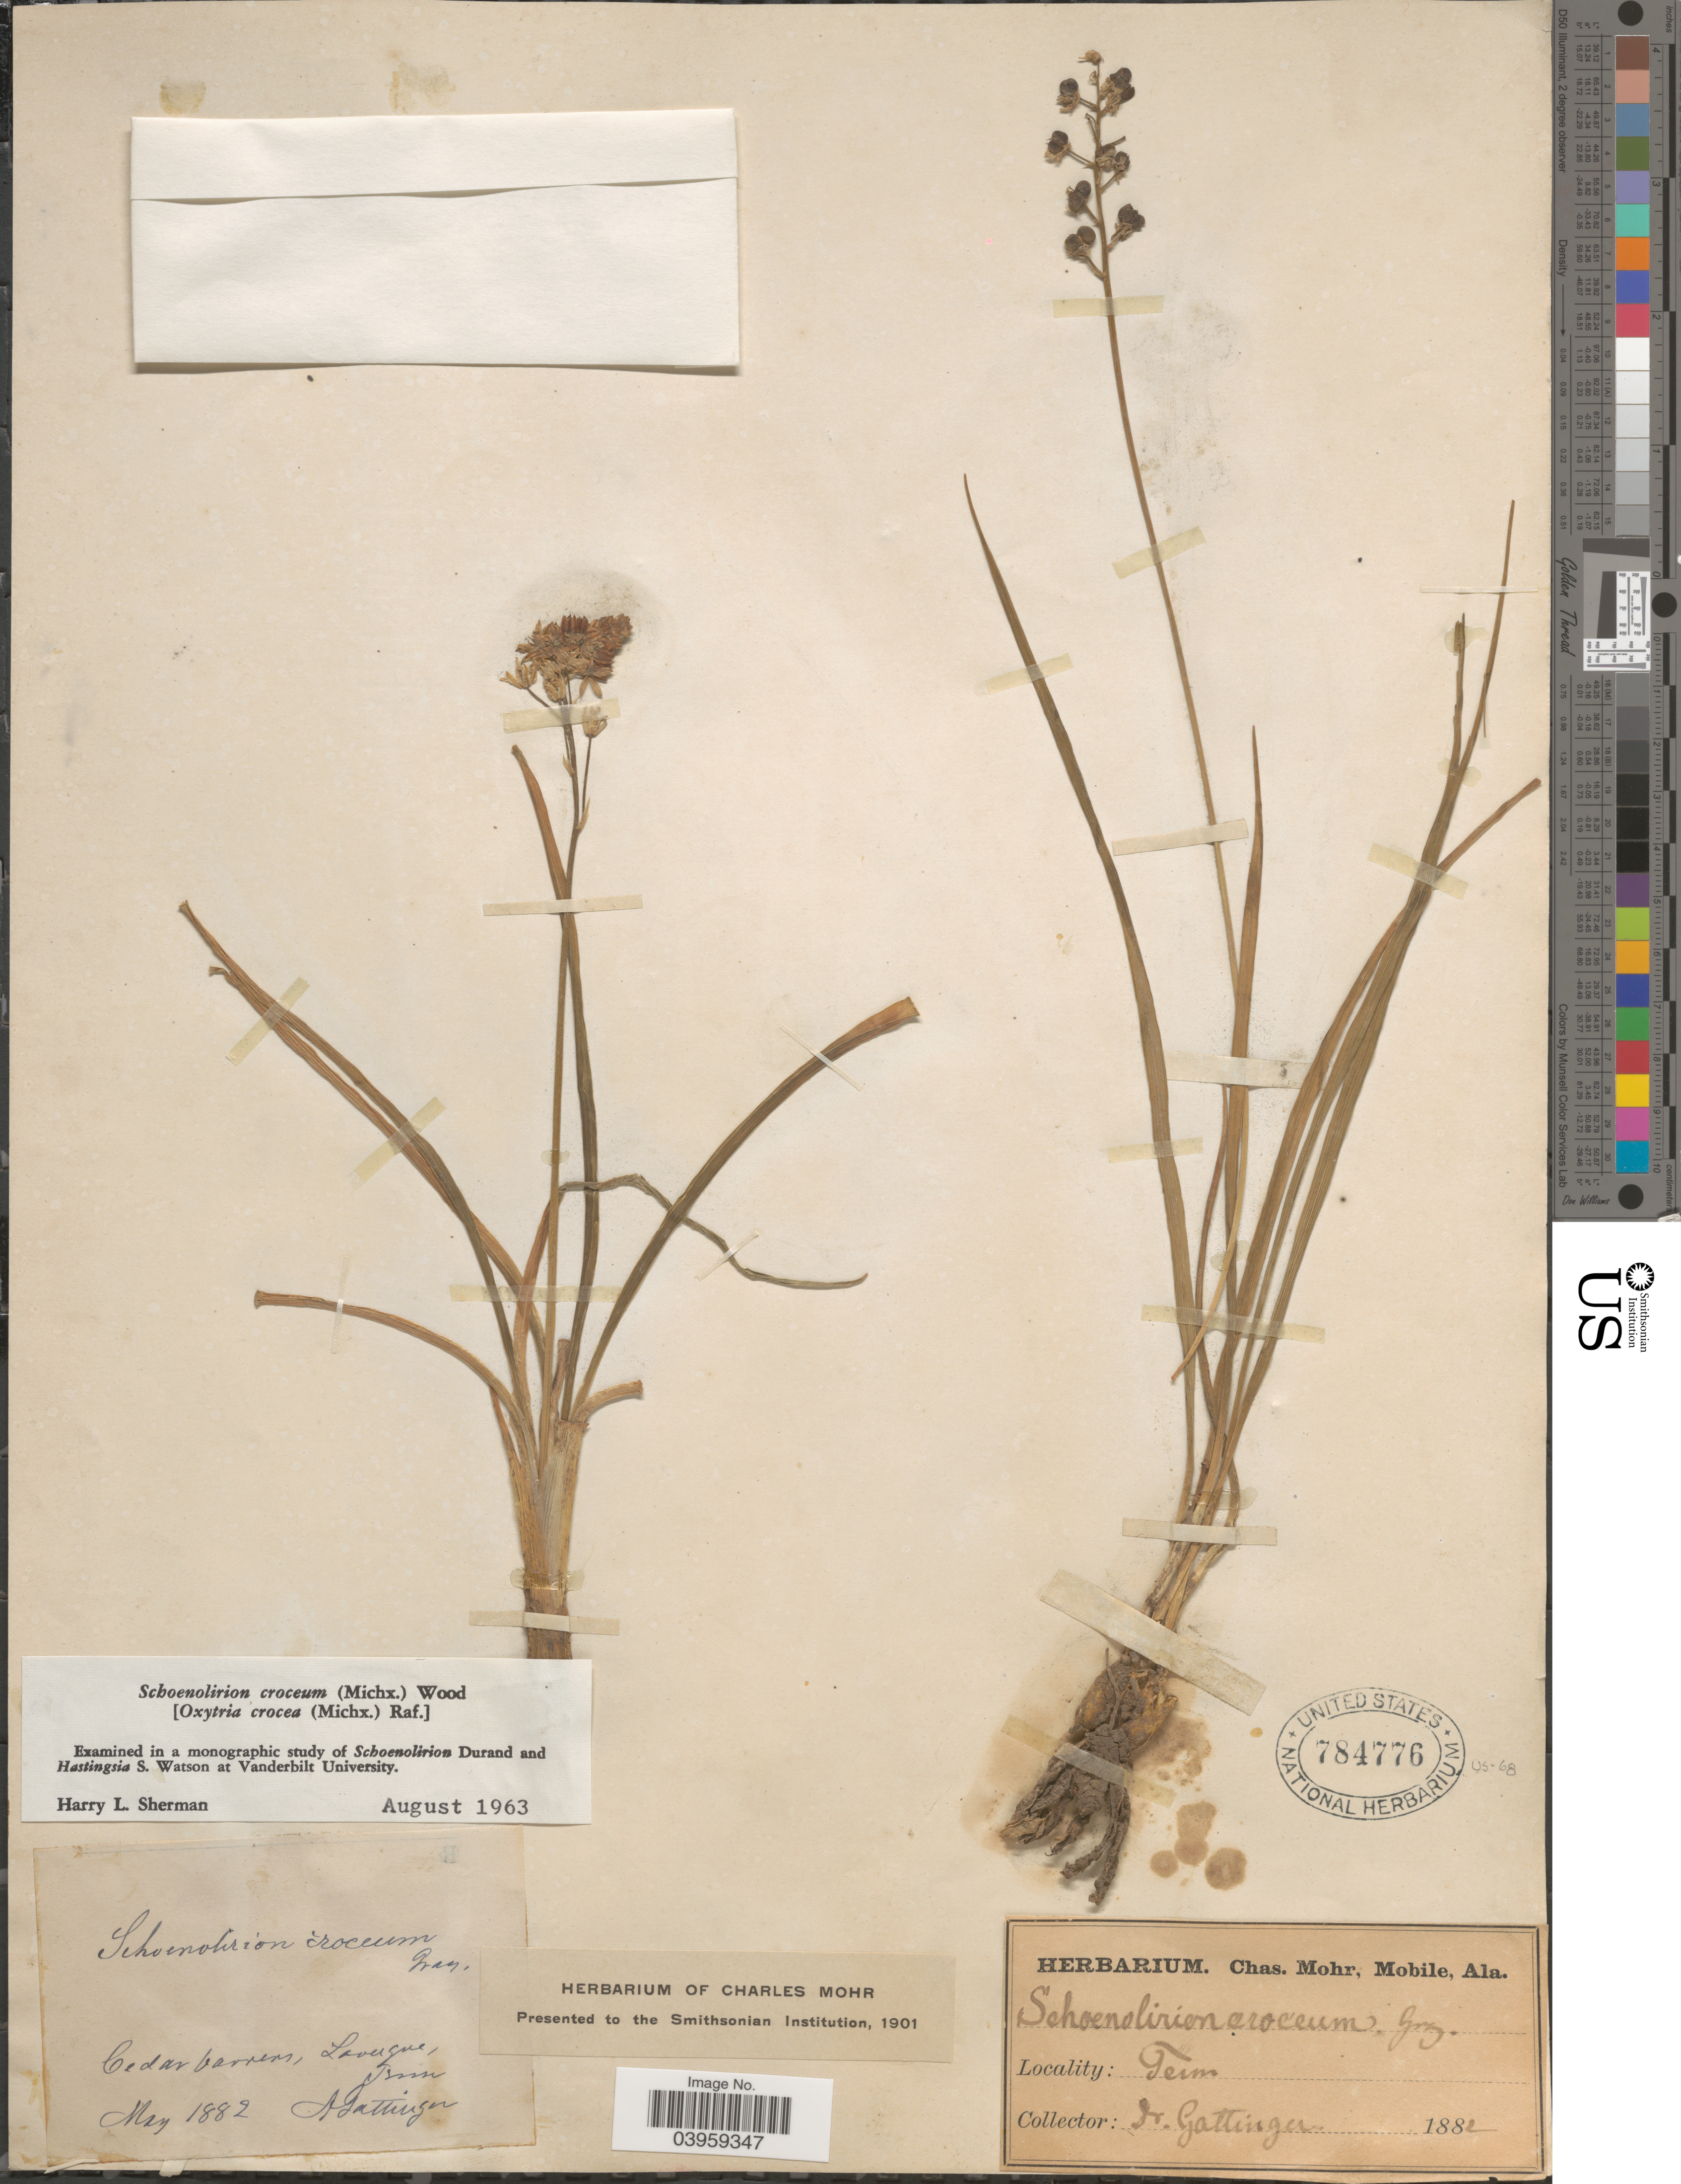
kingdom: Plantae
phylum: Tracheophyta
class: Liliopsida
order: Asparagales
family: Asparagaceae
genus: Schoenolirion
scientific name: Schoenolirion croceum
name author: (Michx.) Alph. Wood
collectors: A. Gattinger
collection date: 1882-05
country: United States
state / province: Tennessee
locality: Cedar barrens, Lavergne.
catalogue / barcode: US 784776